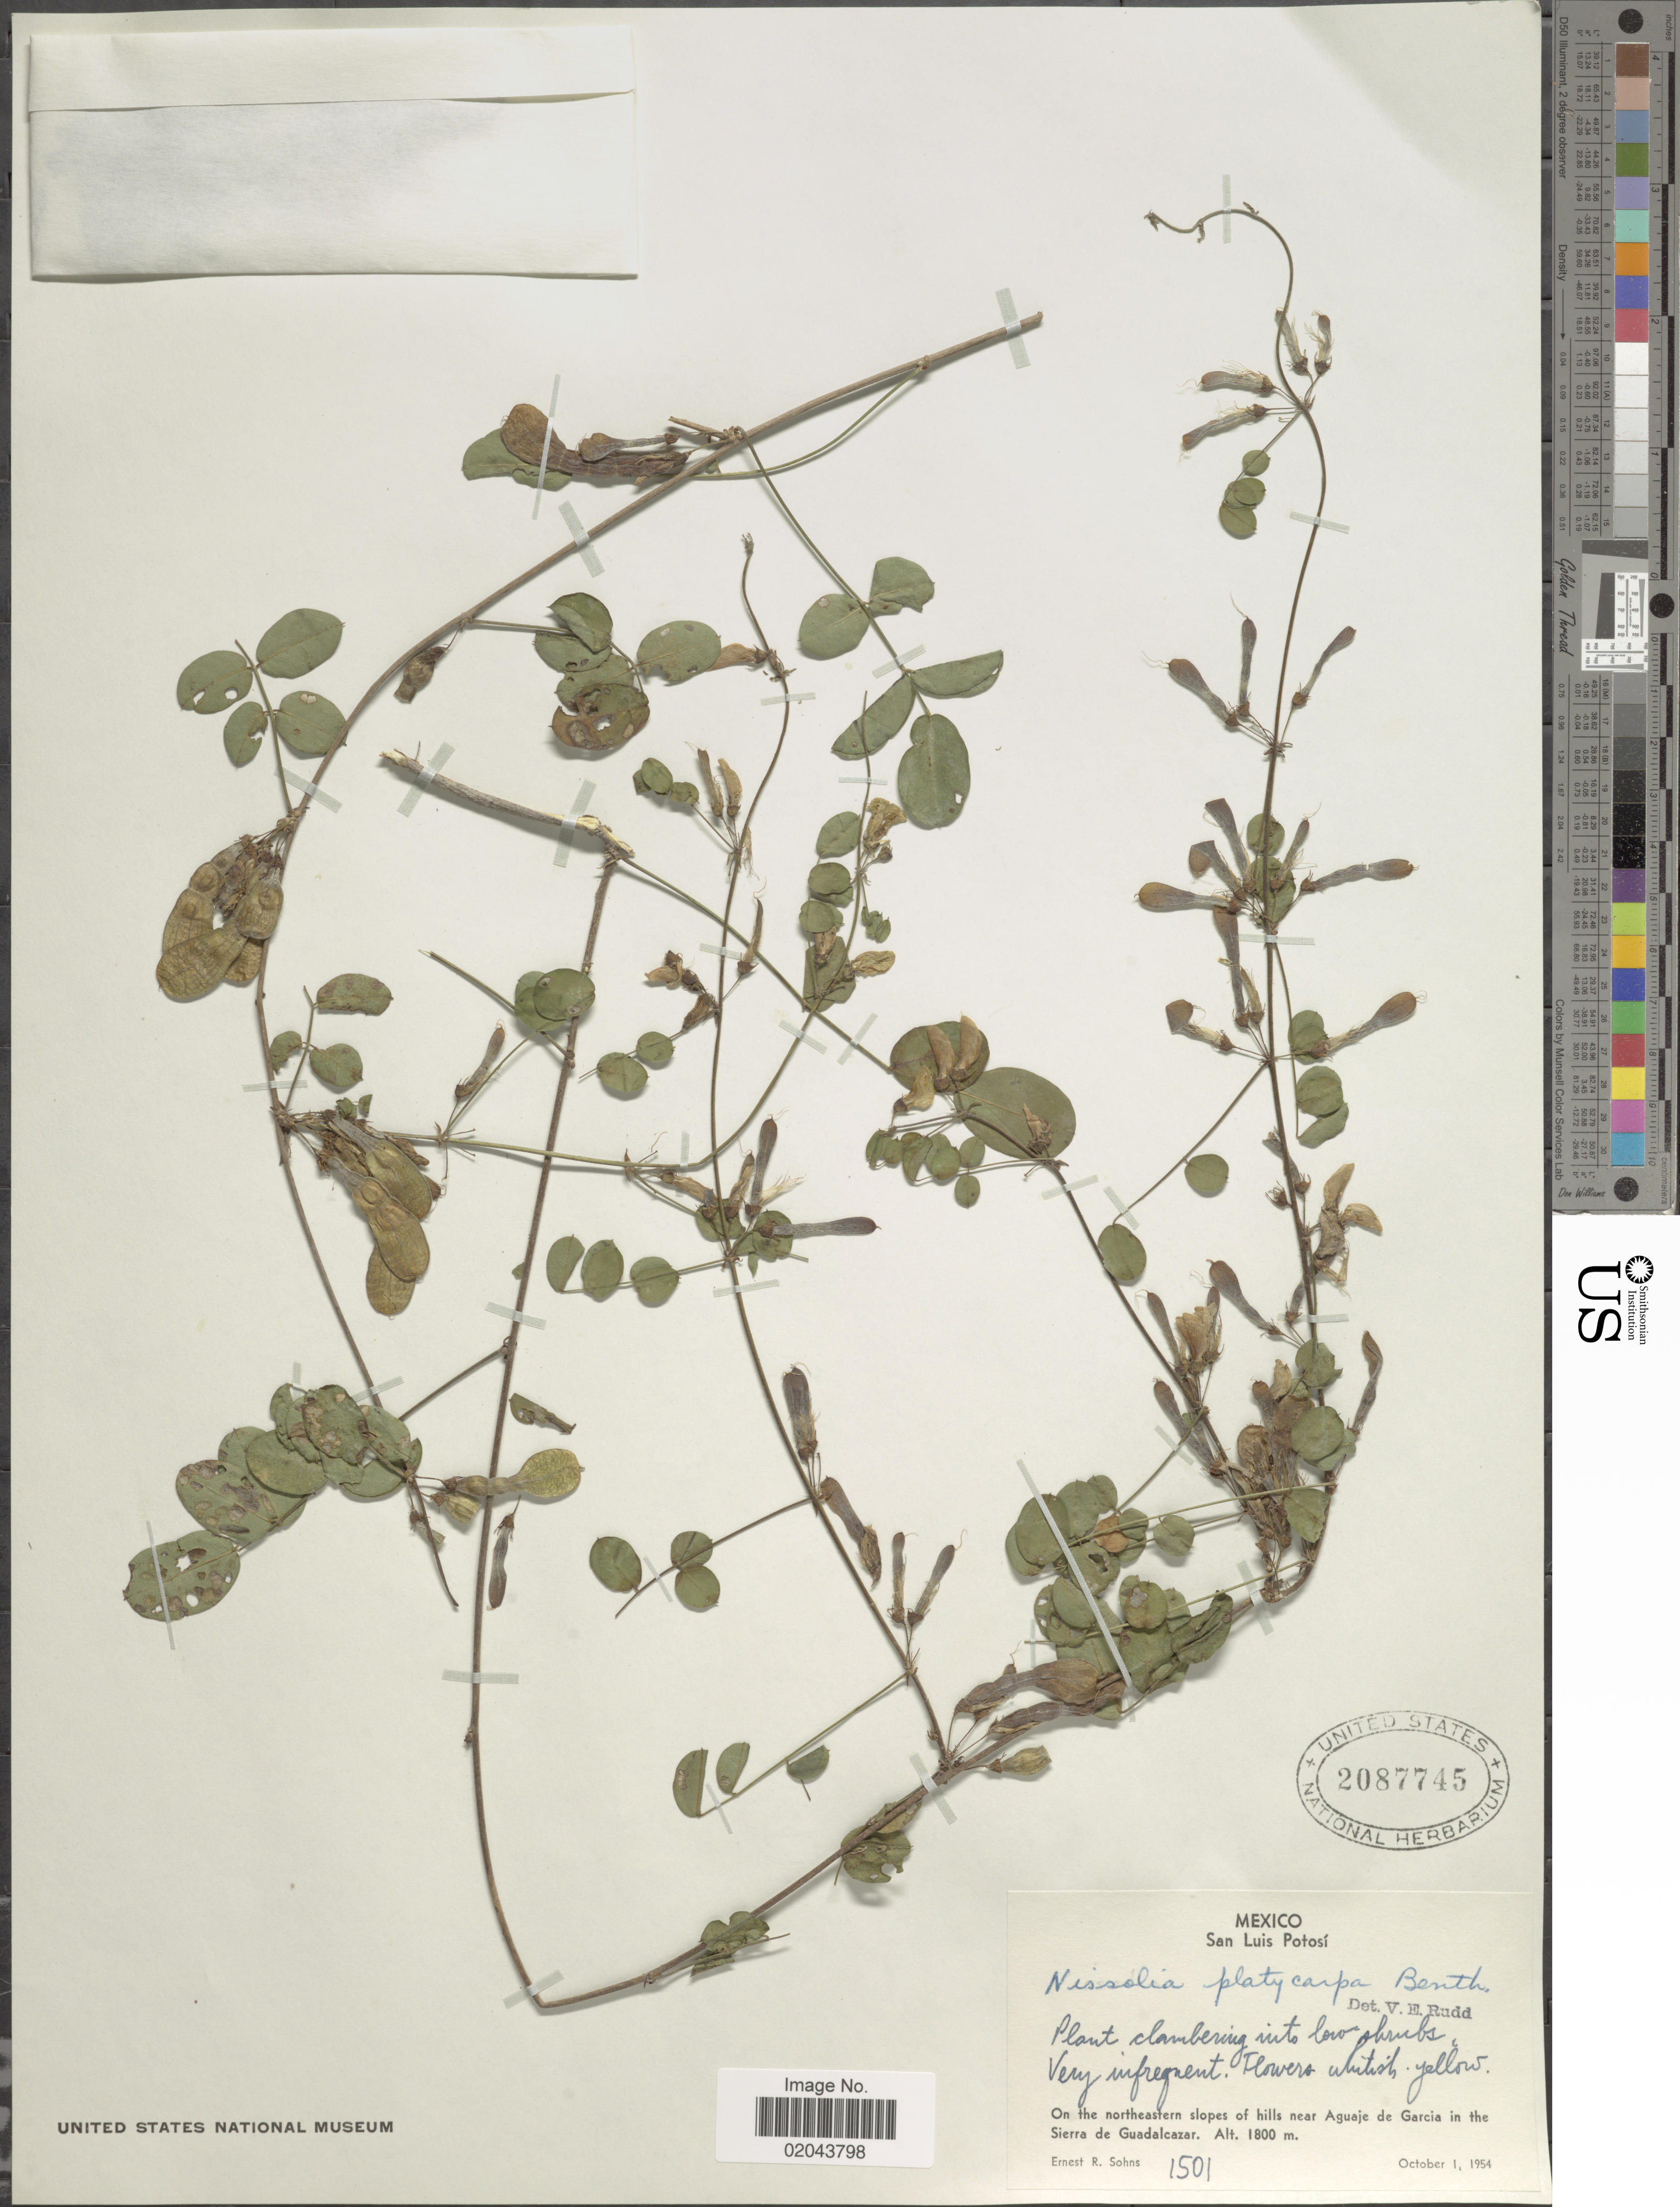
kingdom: Plantae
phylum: Tracheophyta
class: Magnoliopsida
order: Fabales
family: Fabaceae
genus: Nissolia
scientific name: Nissolia platycarpa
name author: Benth.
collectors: E. R. Sohns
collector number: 1501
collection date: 1954-11-01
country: Mexico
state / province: San Luis Potosí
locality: On the northeastern slopes of hills near Aguaje de Garcia in the Sierra de Guadalcazar.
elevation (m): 1800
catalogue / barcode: US 2087745